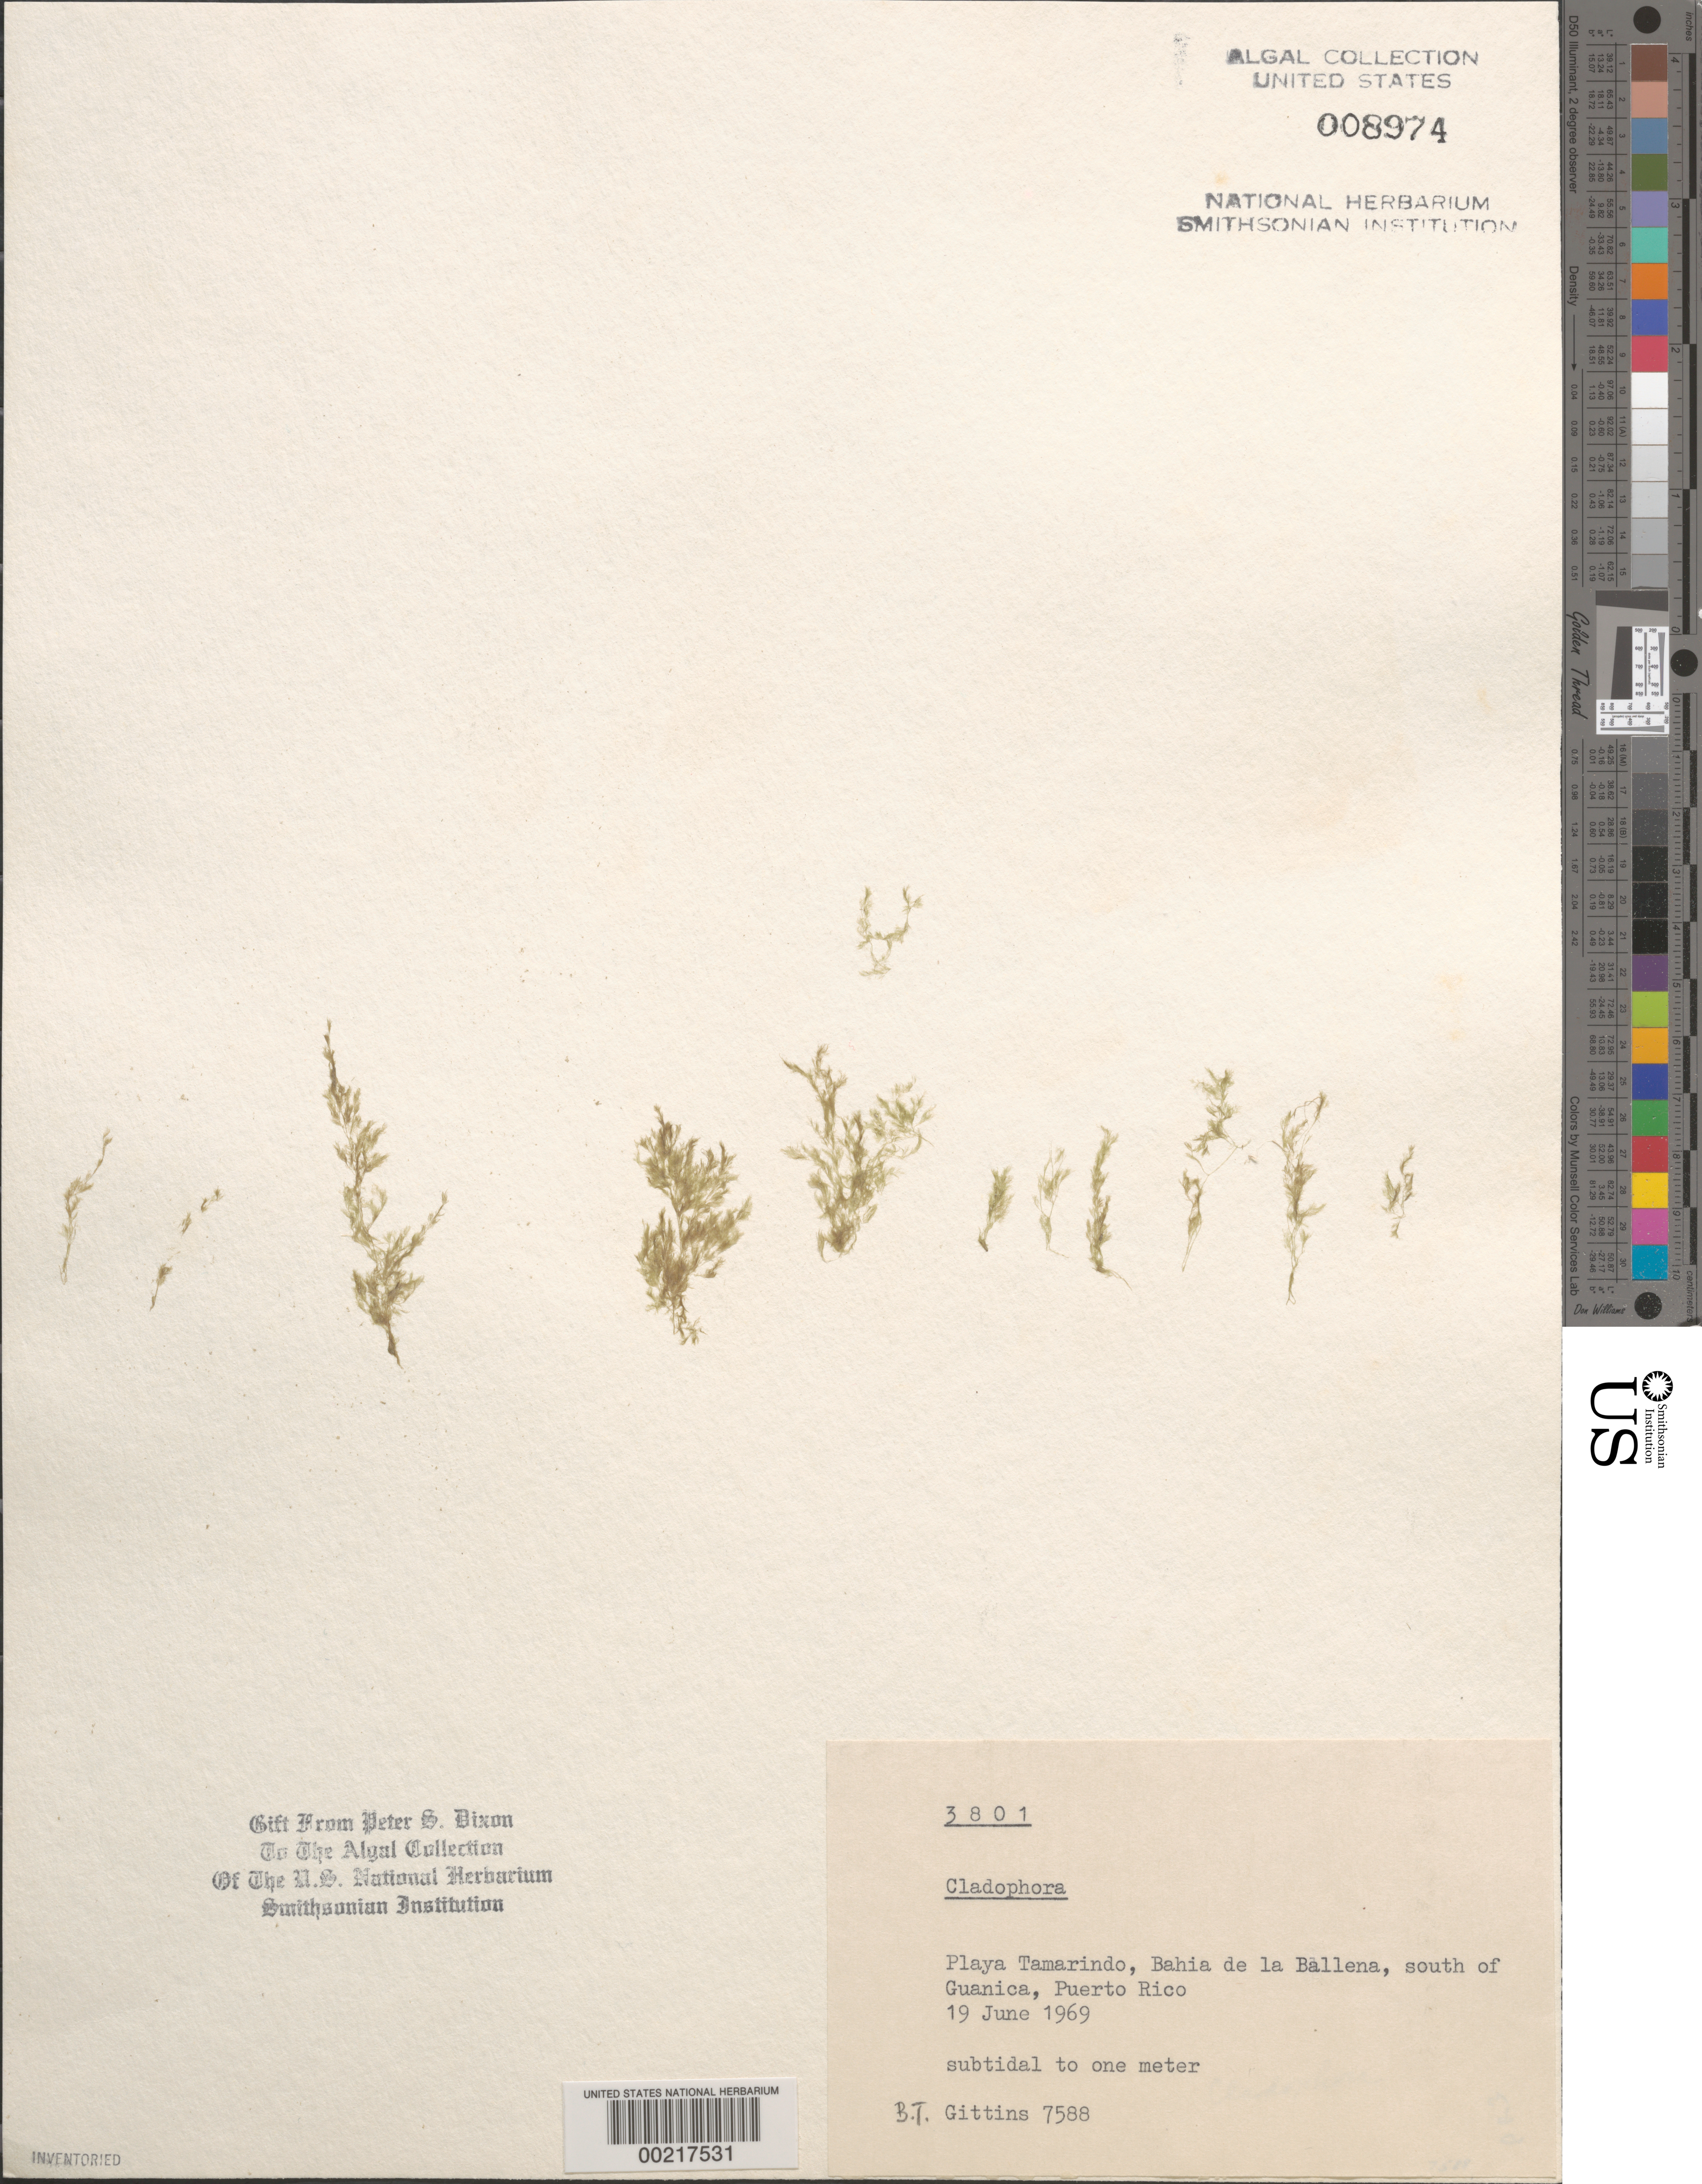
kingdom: Plantae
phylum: Chlorophyta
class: Ulvophyceae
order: Cladophorales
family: Cladophoraceae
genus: Cladophora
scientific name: Cladophora sp.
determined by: Dixon, P. S.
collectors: B. Gittins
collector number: BTG 7588 & PSD 3801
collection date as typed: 19 Jun 1969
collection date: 1969-06-19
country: Puerto Rico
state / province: Guanica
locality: Playa tamarindo, bahia de la ballena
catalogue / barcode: US 8974